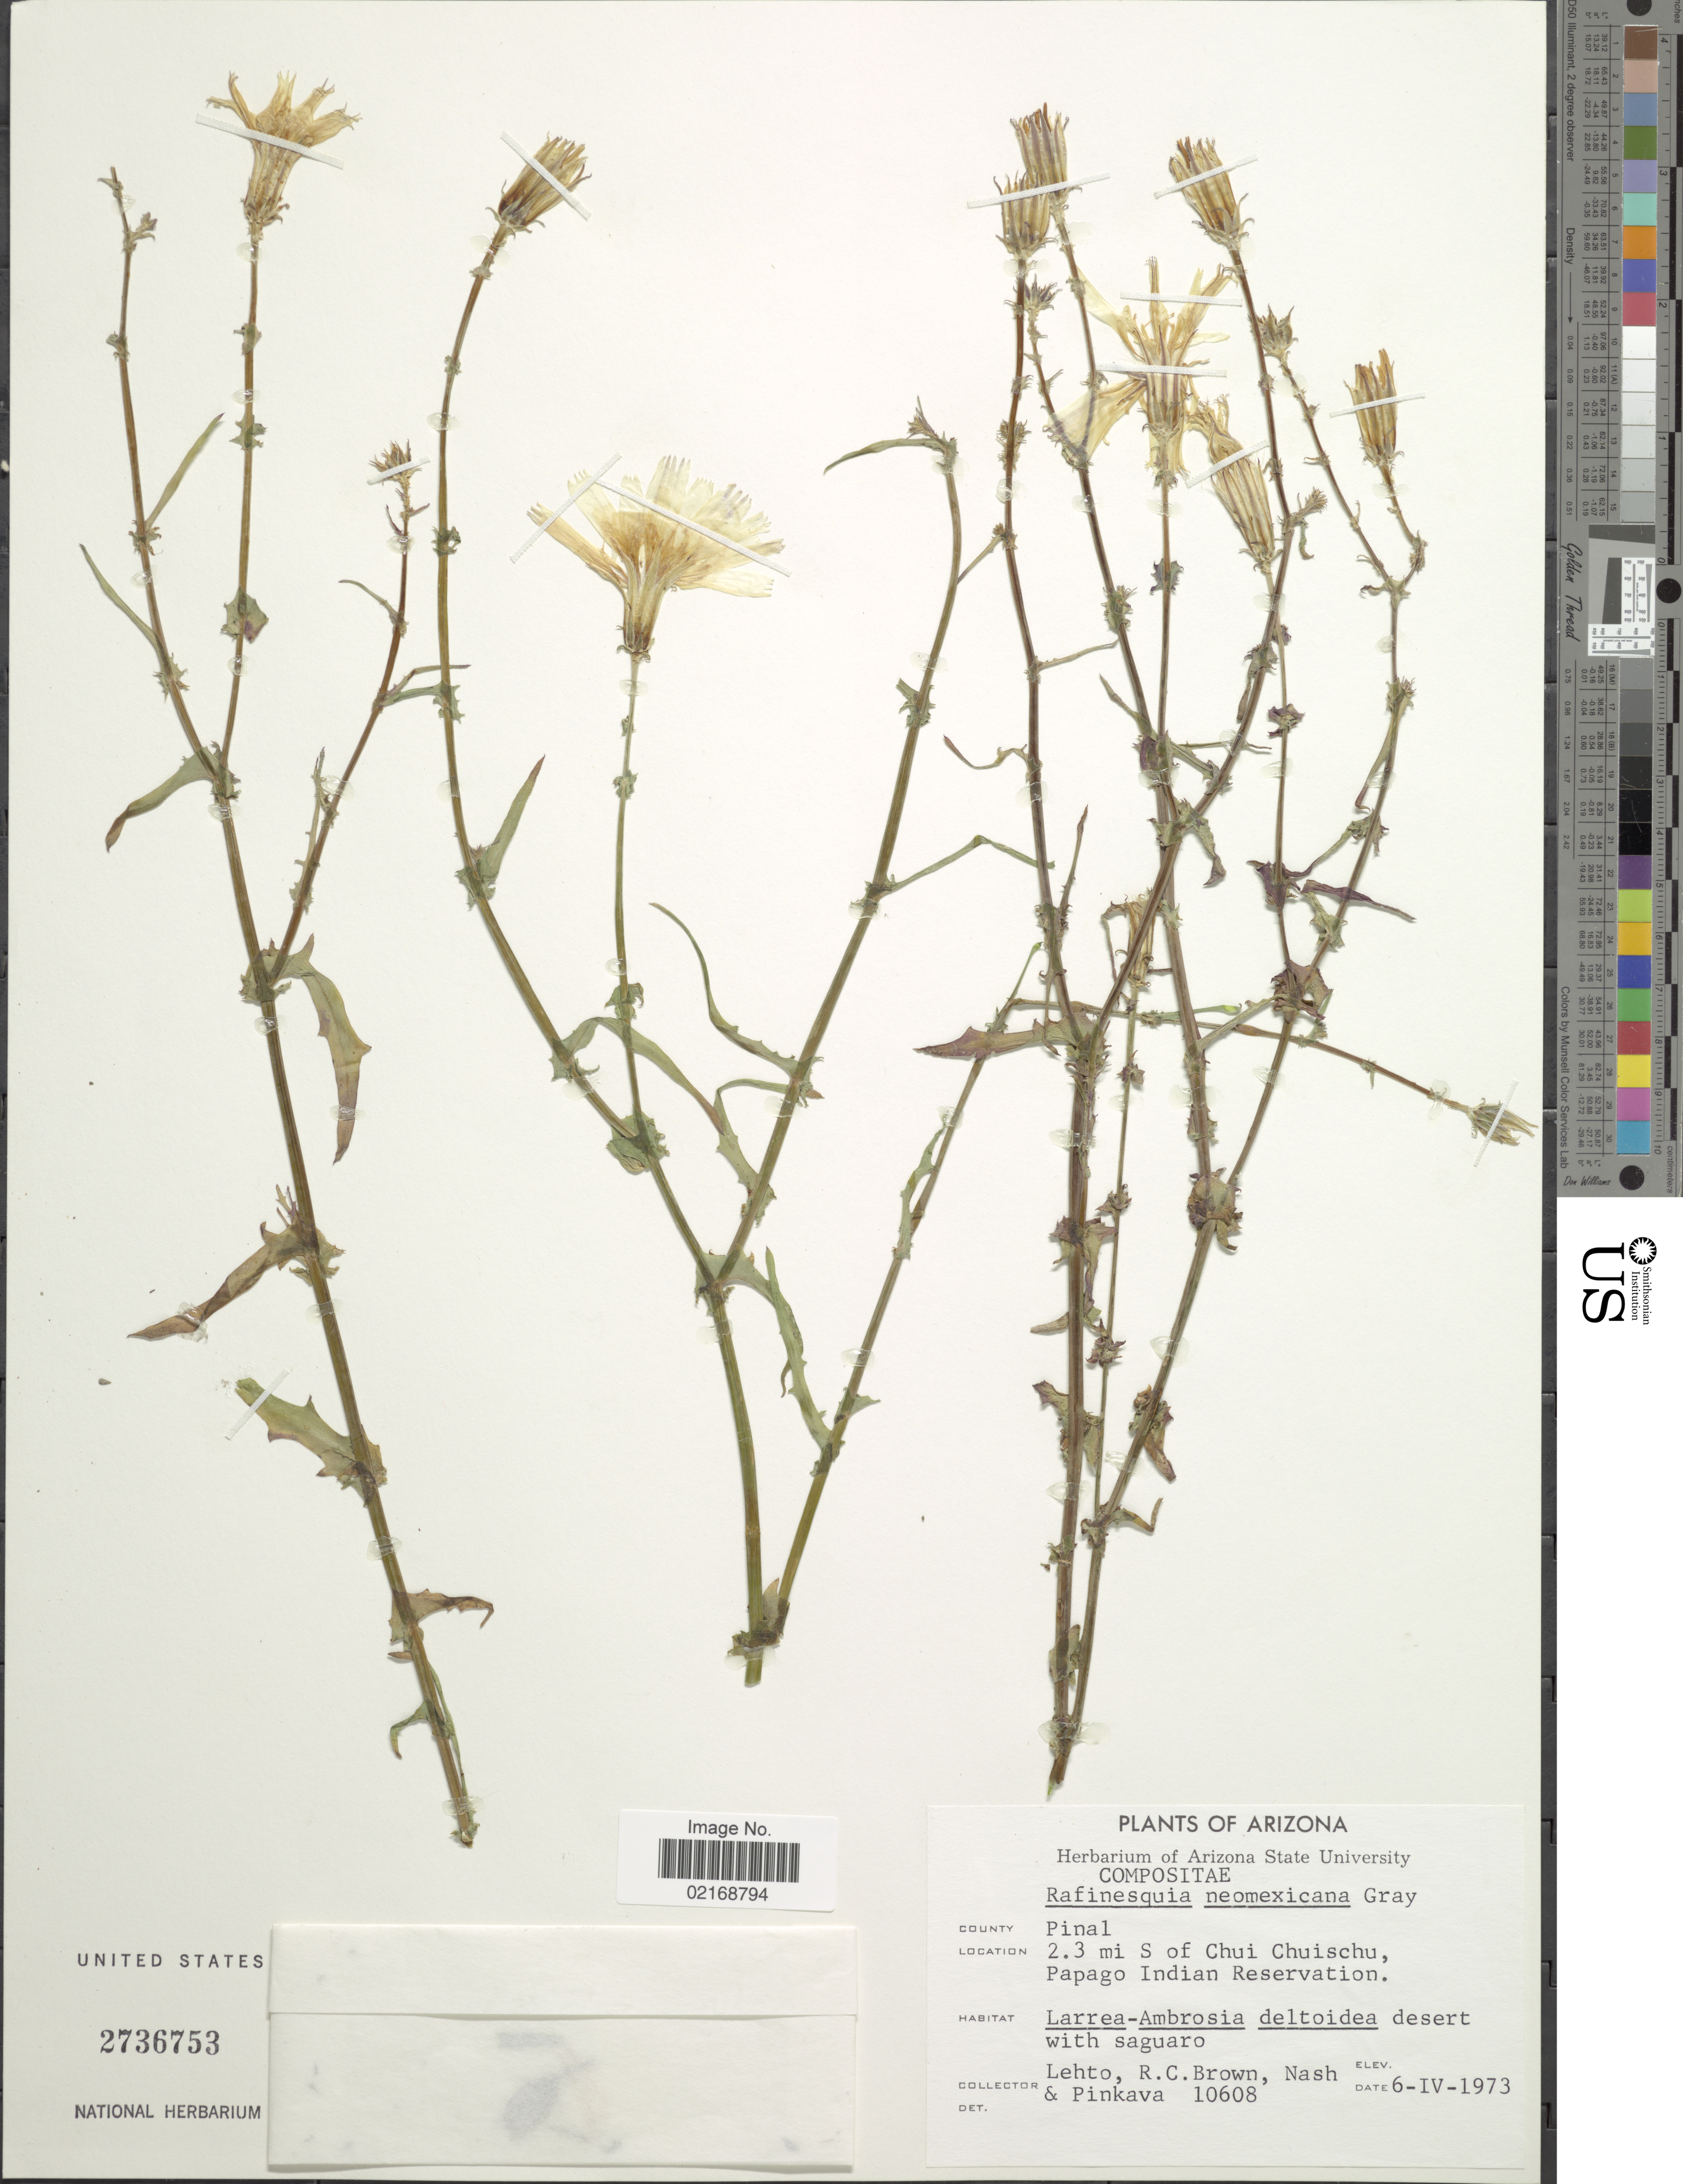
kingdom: Plantae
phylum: Tracheophyta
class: Magnoliopsida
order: Asterales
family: Asteraceae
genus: Rafinesquia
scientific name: Rafinesquia neomexicana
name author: A. Gray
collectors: -. Lehto, R. C. Brown, -- Nash & -. Pinkava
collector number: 10608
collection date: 1973-04-06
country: United States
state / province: Arizona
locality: County Pinal. 2.3 mi S of Chui Chuischu, Papago Indian Reservation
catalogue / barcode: US 2736753